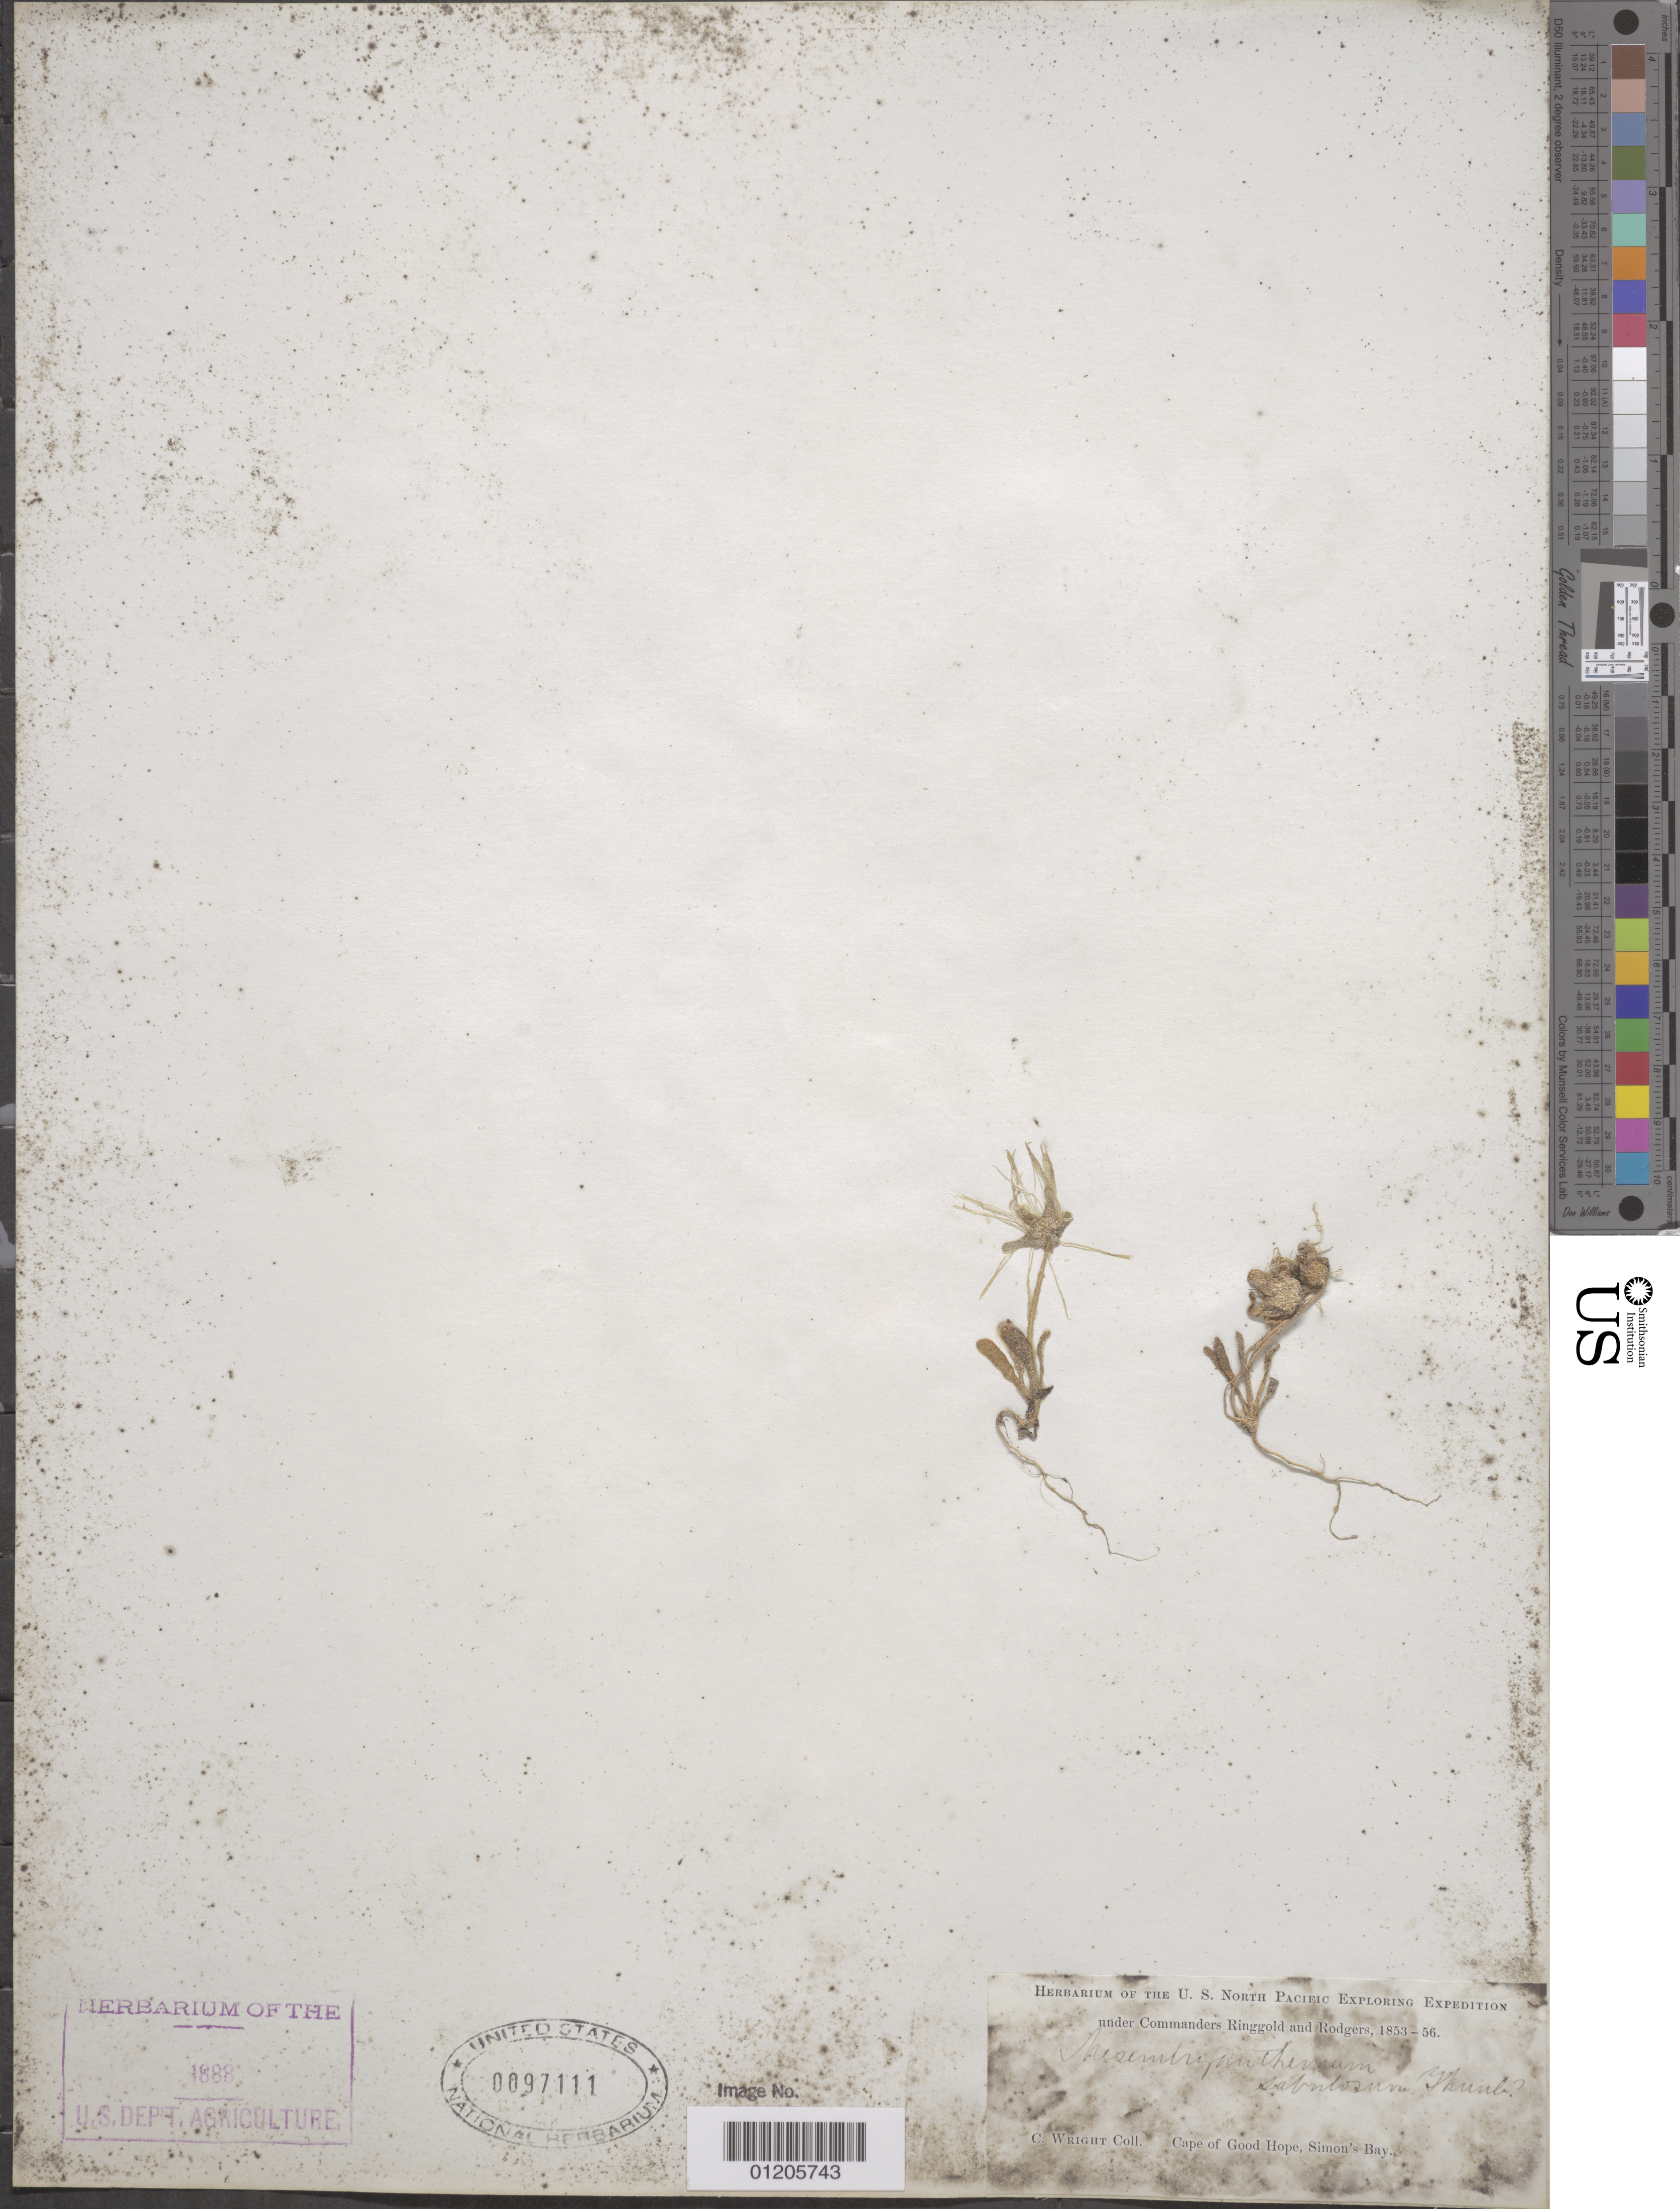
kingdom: Plantae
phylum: Tracheophyta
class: Magnoliopsida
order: Caryophyllales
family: Aizoaceae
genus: Mesembryanthemum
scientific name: Mesembryanthemum sabulosum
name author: Thunb.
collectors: C. Wright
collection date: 1853/1856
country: South Africa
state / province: Western Cape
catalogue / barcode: US 97111